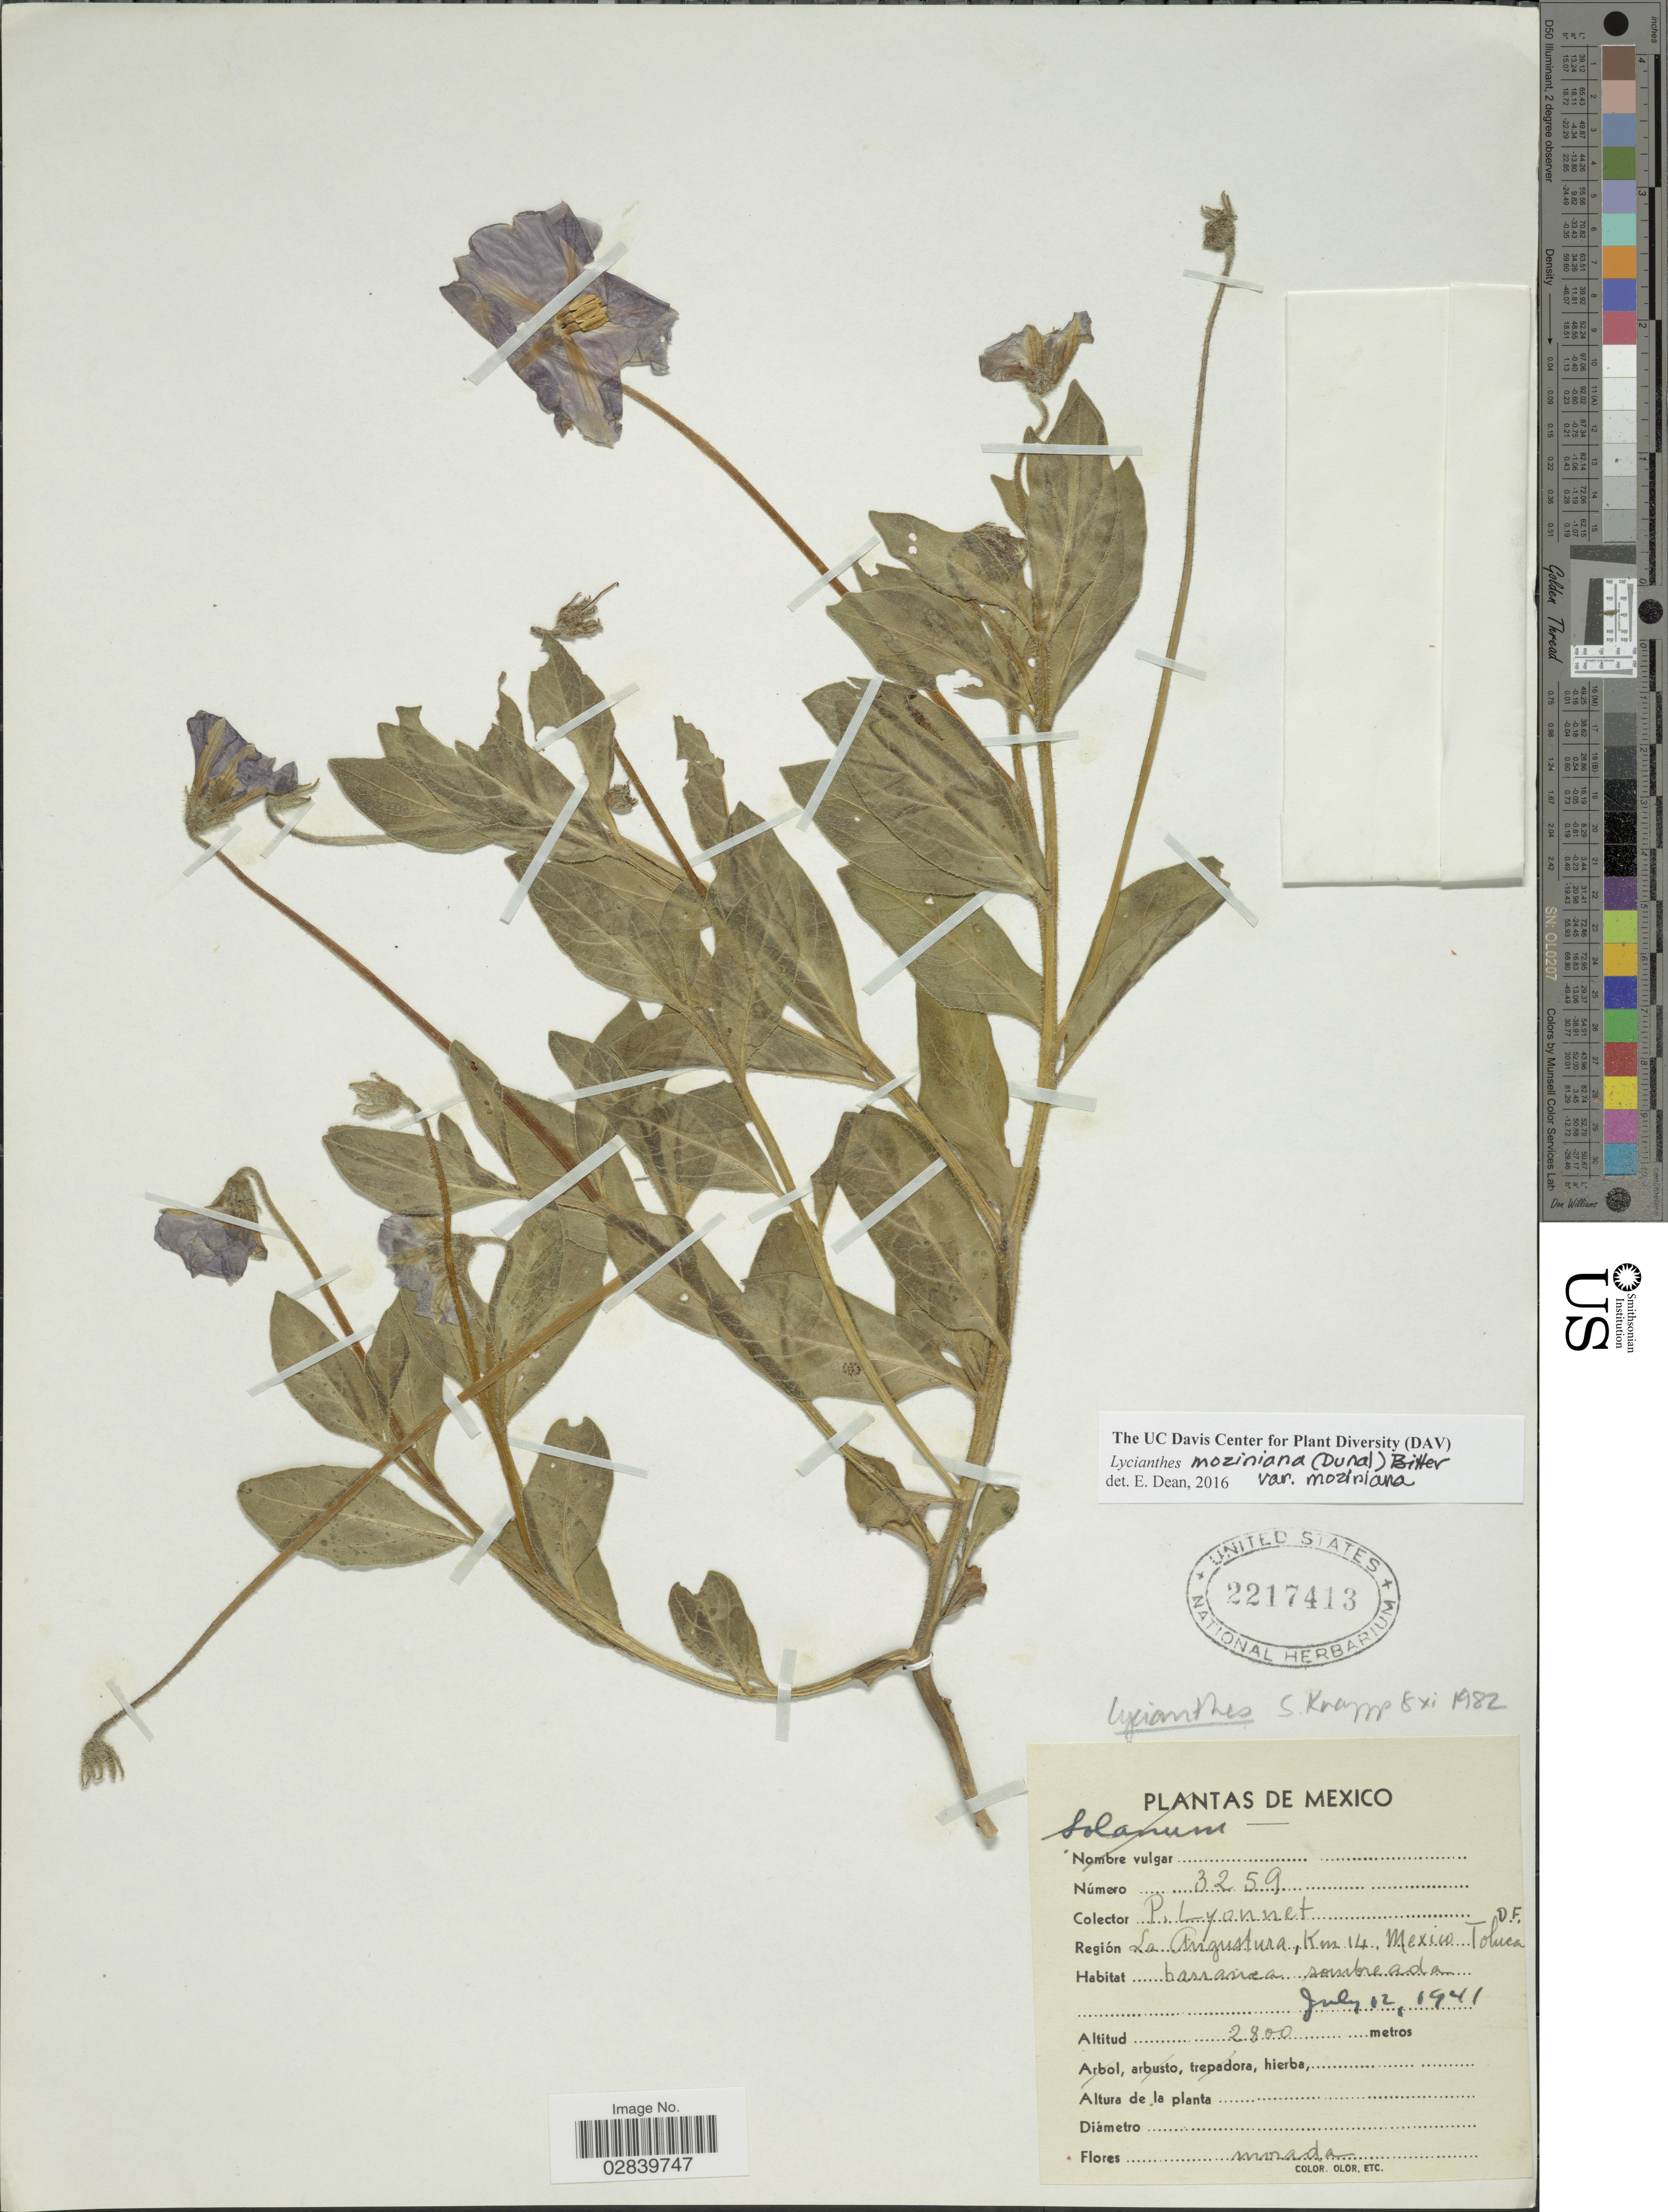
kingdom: Plantae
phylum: Tracheophyta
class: Magnoliopsida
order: Solanales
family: Solanaceae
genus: Lycianthes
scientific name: Lycianthes moziniana var. oaxacana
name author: E. Dean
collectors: P. Lyonnet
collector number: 3259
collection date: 1941-07-12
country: Mexico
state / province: Distrito Federal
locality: Regíon La Angustura, Km 14. Toluca.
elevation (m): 2800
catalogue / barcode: US 2217413